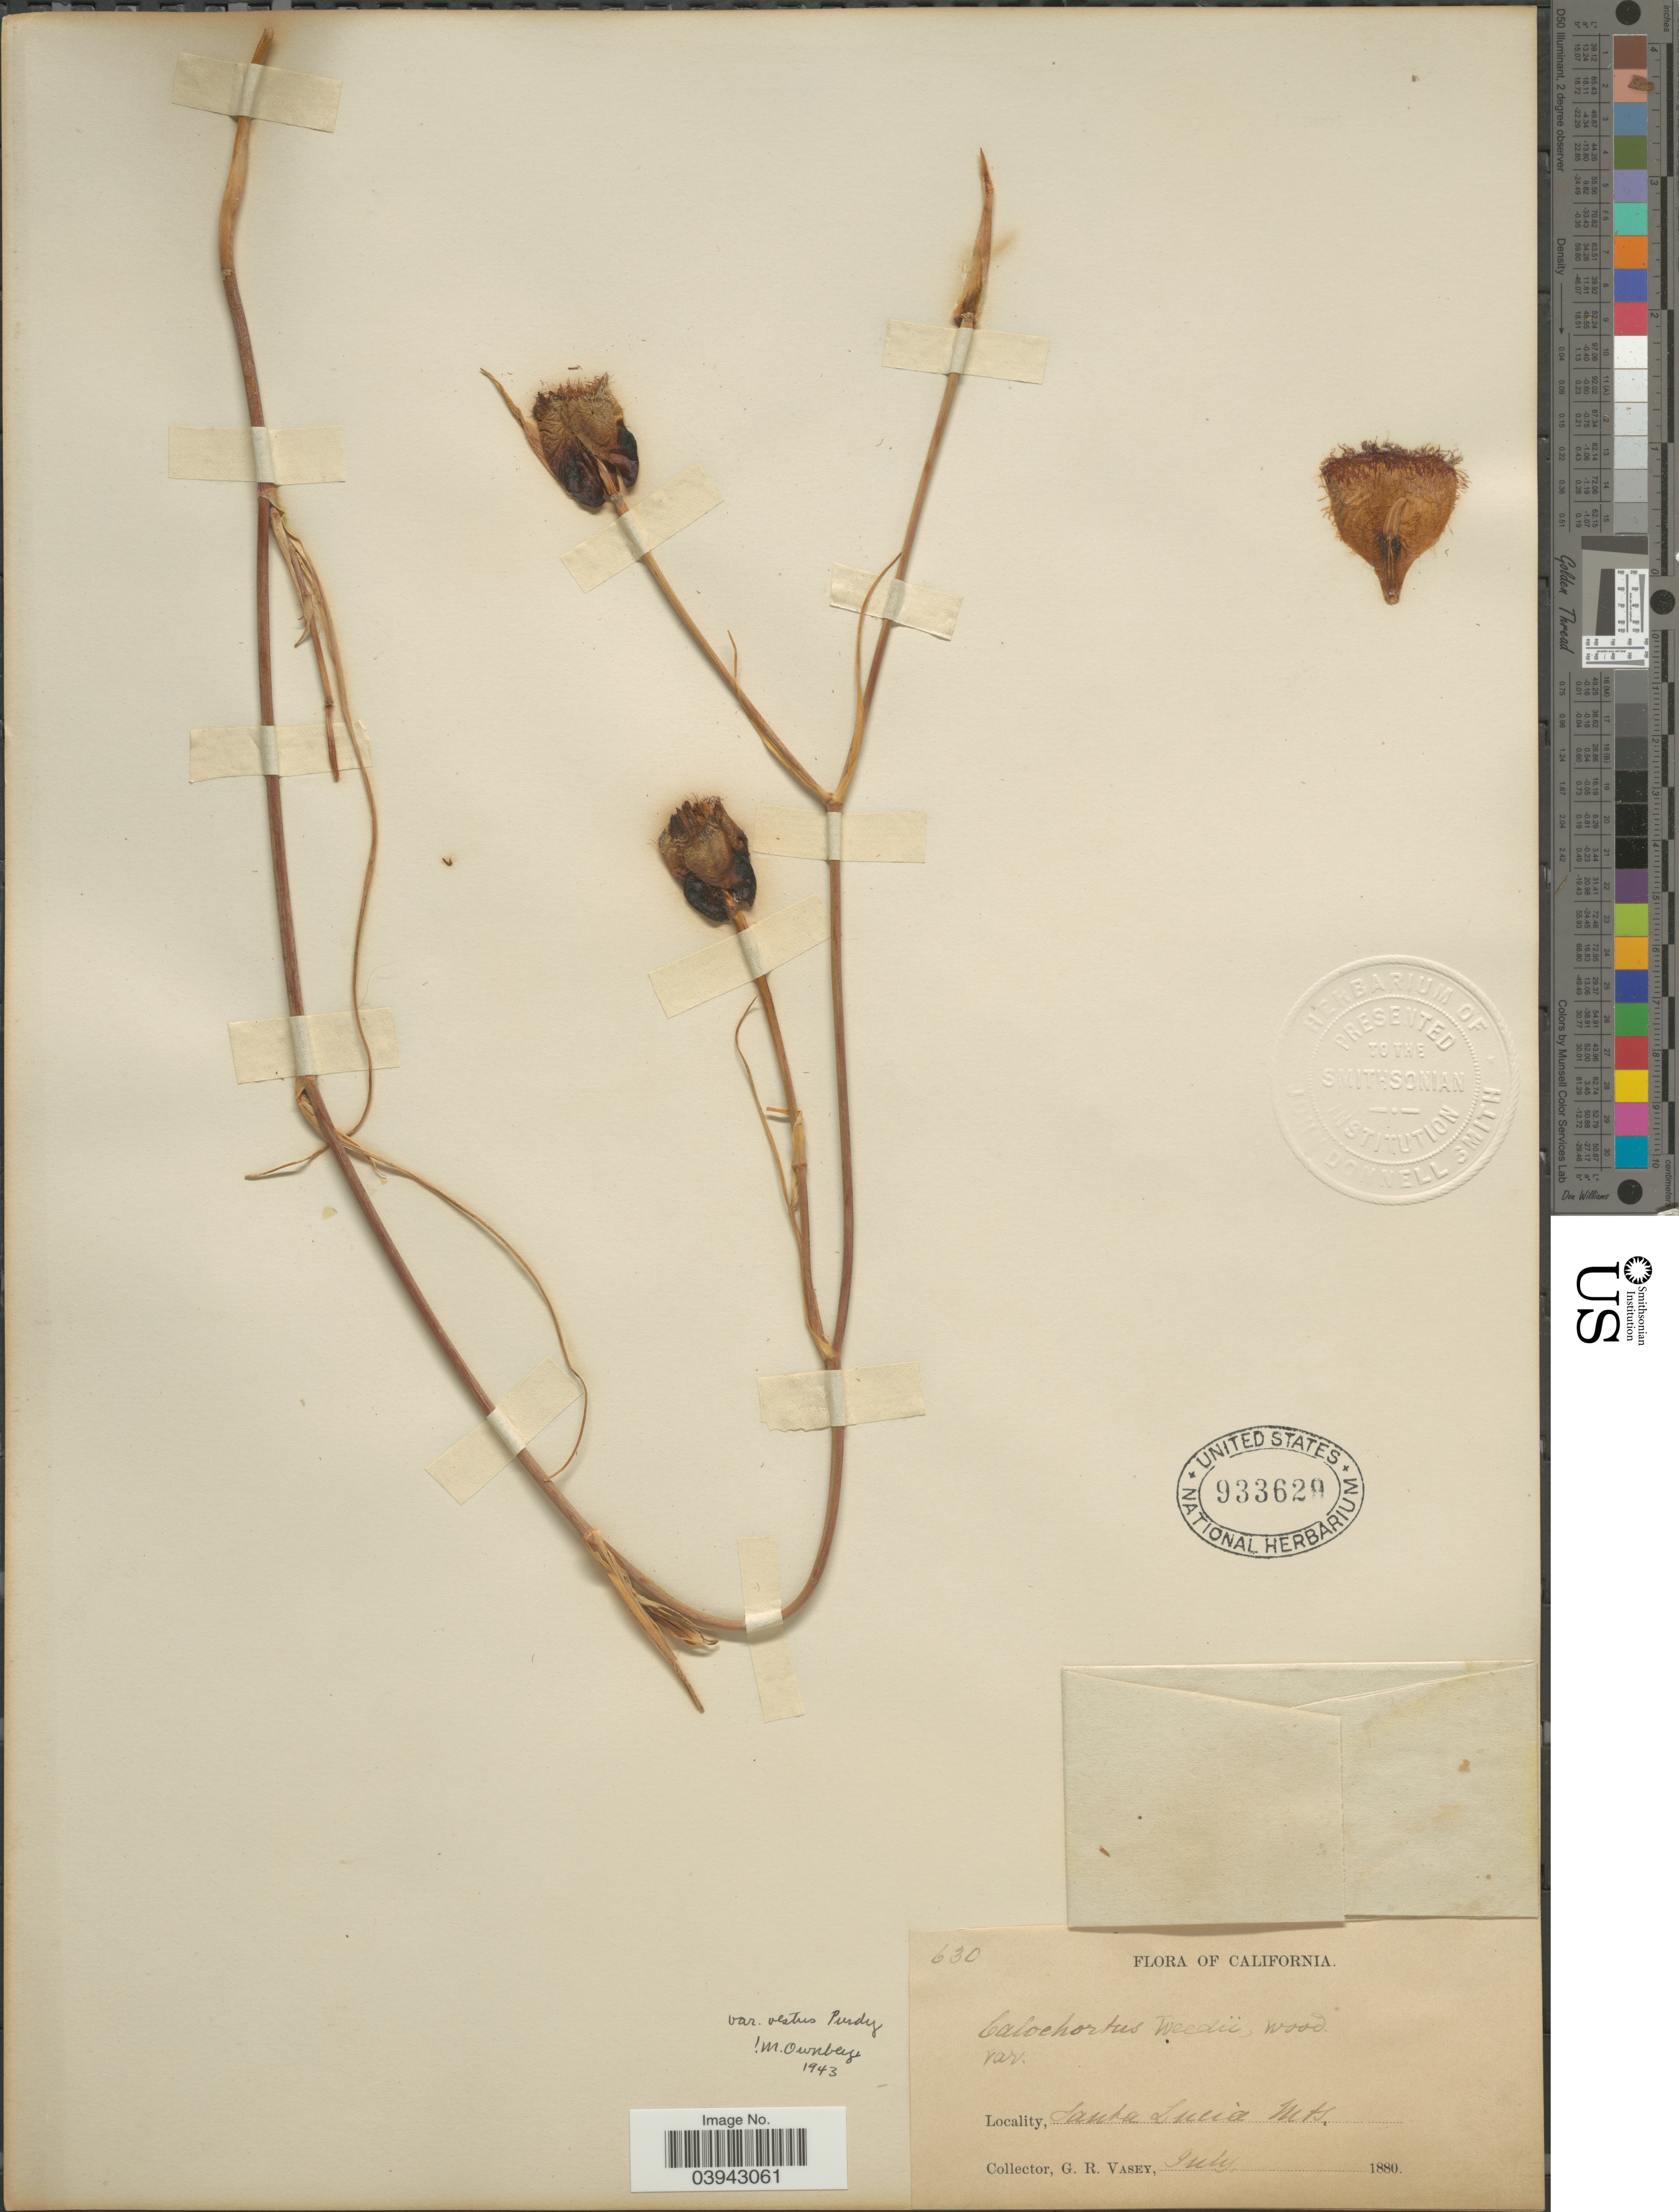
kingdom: Plantae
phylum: Tracheophyta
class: Liliopsida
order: Liliales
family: Liliaceae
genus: Calochortus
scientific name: Calochortus weedii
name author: Alph. Wood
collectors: G. R. Vasey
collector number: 630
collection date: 1880-07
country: United States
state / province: California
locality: Santa Lucia Mts.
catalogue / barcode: US 933629